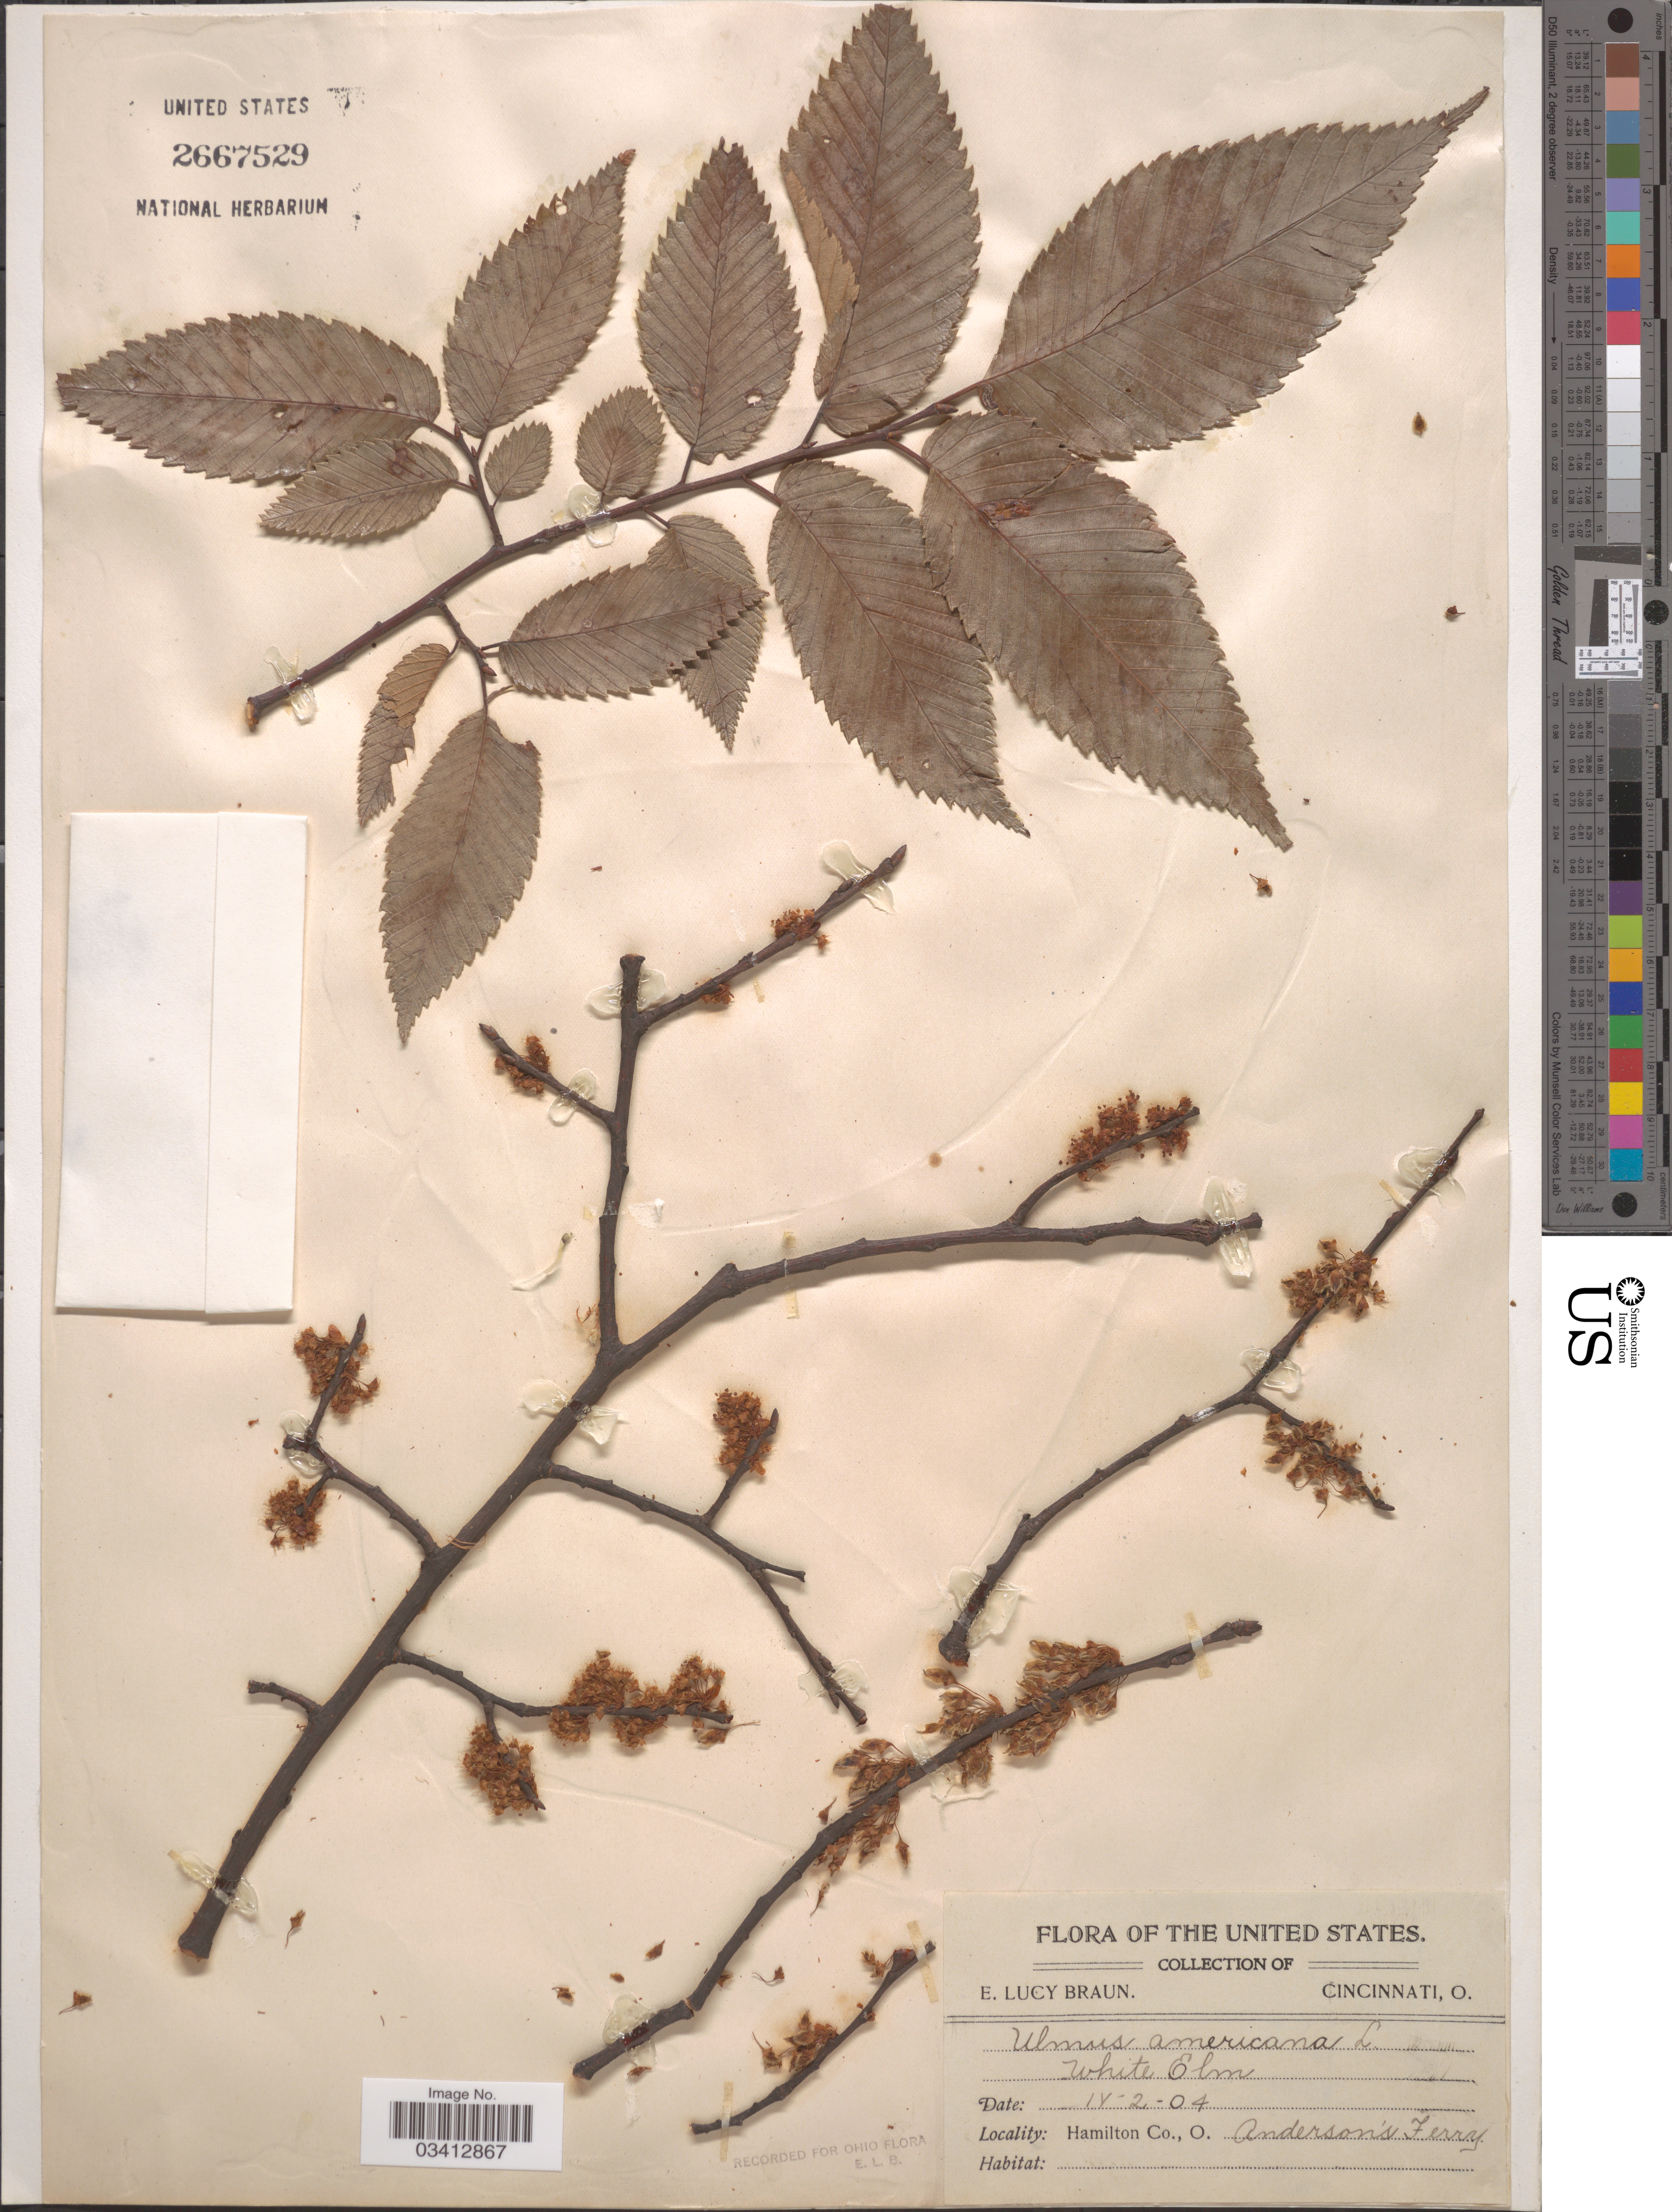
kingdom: Plantae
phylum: Tracheophyta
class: Magnoliopsida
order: Rosales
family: Ulmaceae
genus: Ulmus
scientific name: Ulmus americana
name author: L.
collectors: E. L. Braun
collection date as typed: Transcribed d/m/y: 2/4/4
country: United States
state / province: Ohio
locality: Hamilton Co., Anderson's Ferry.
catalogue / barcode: US 2667529